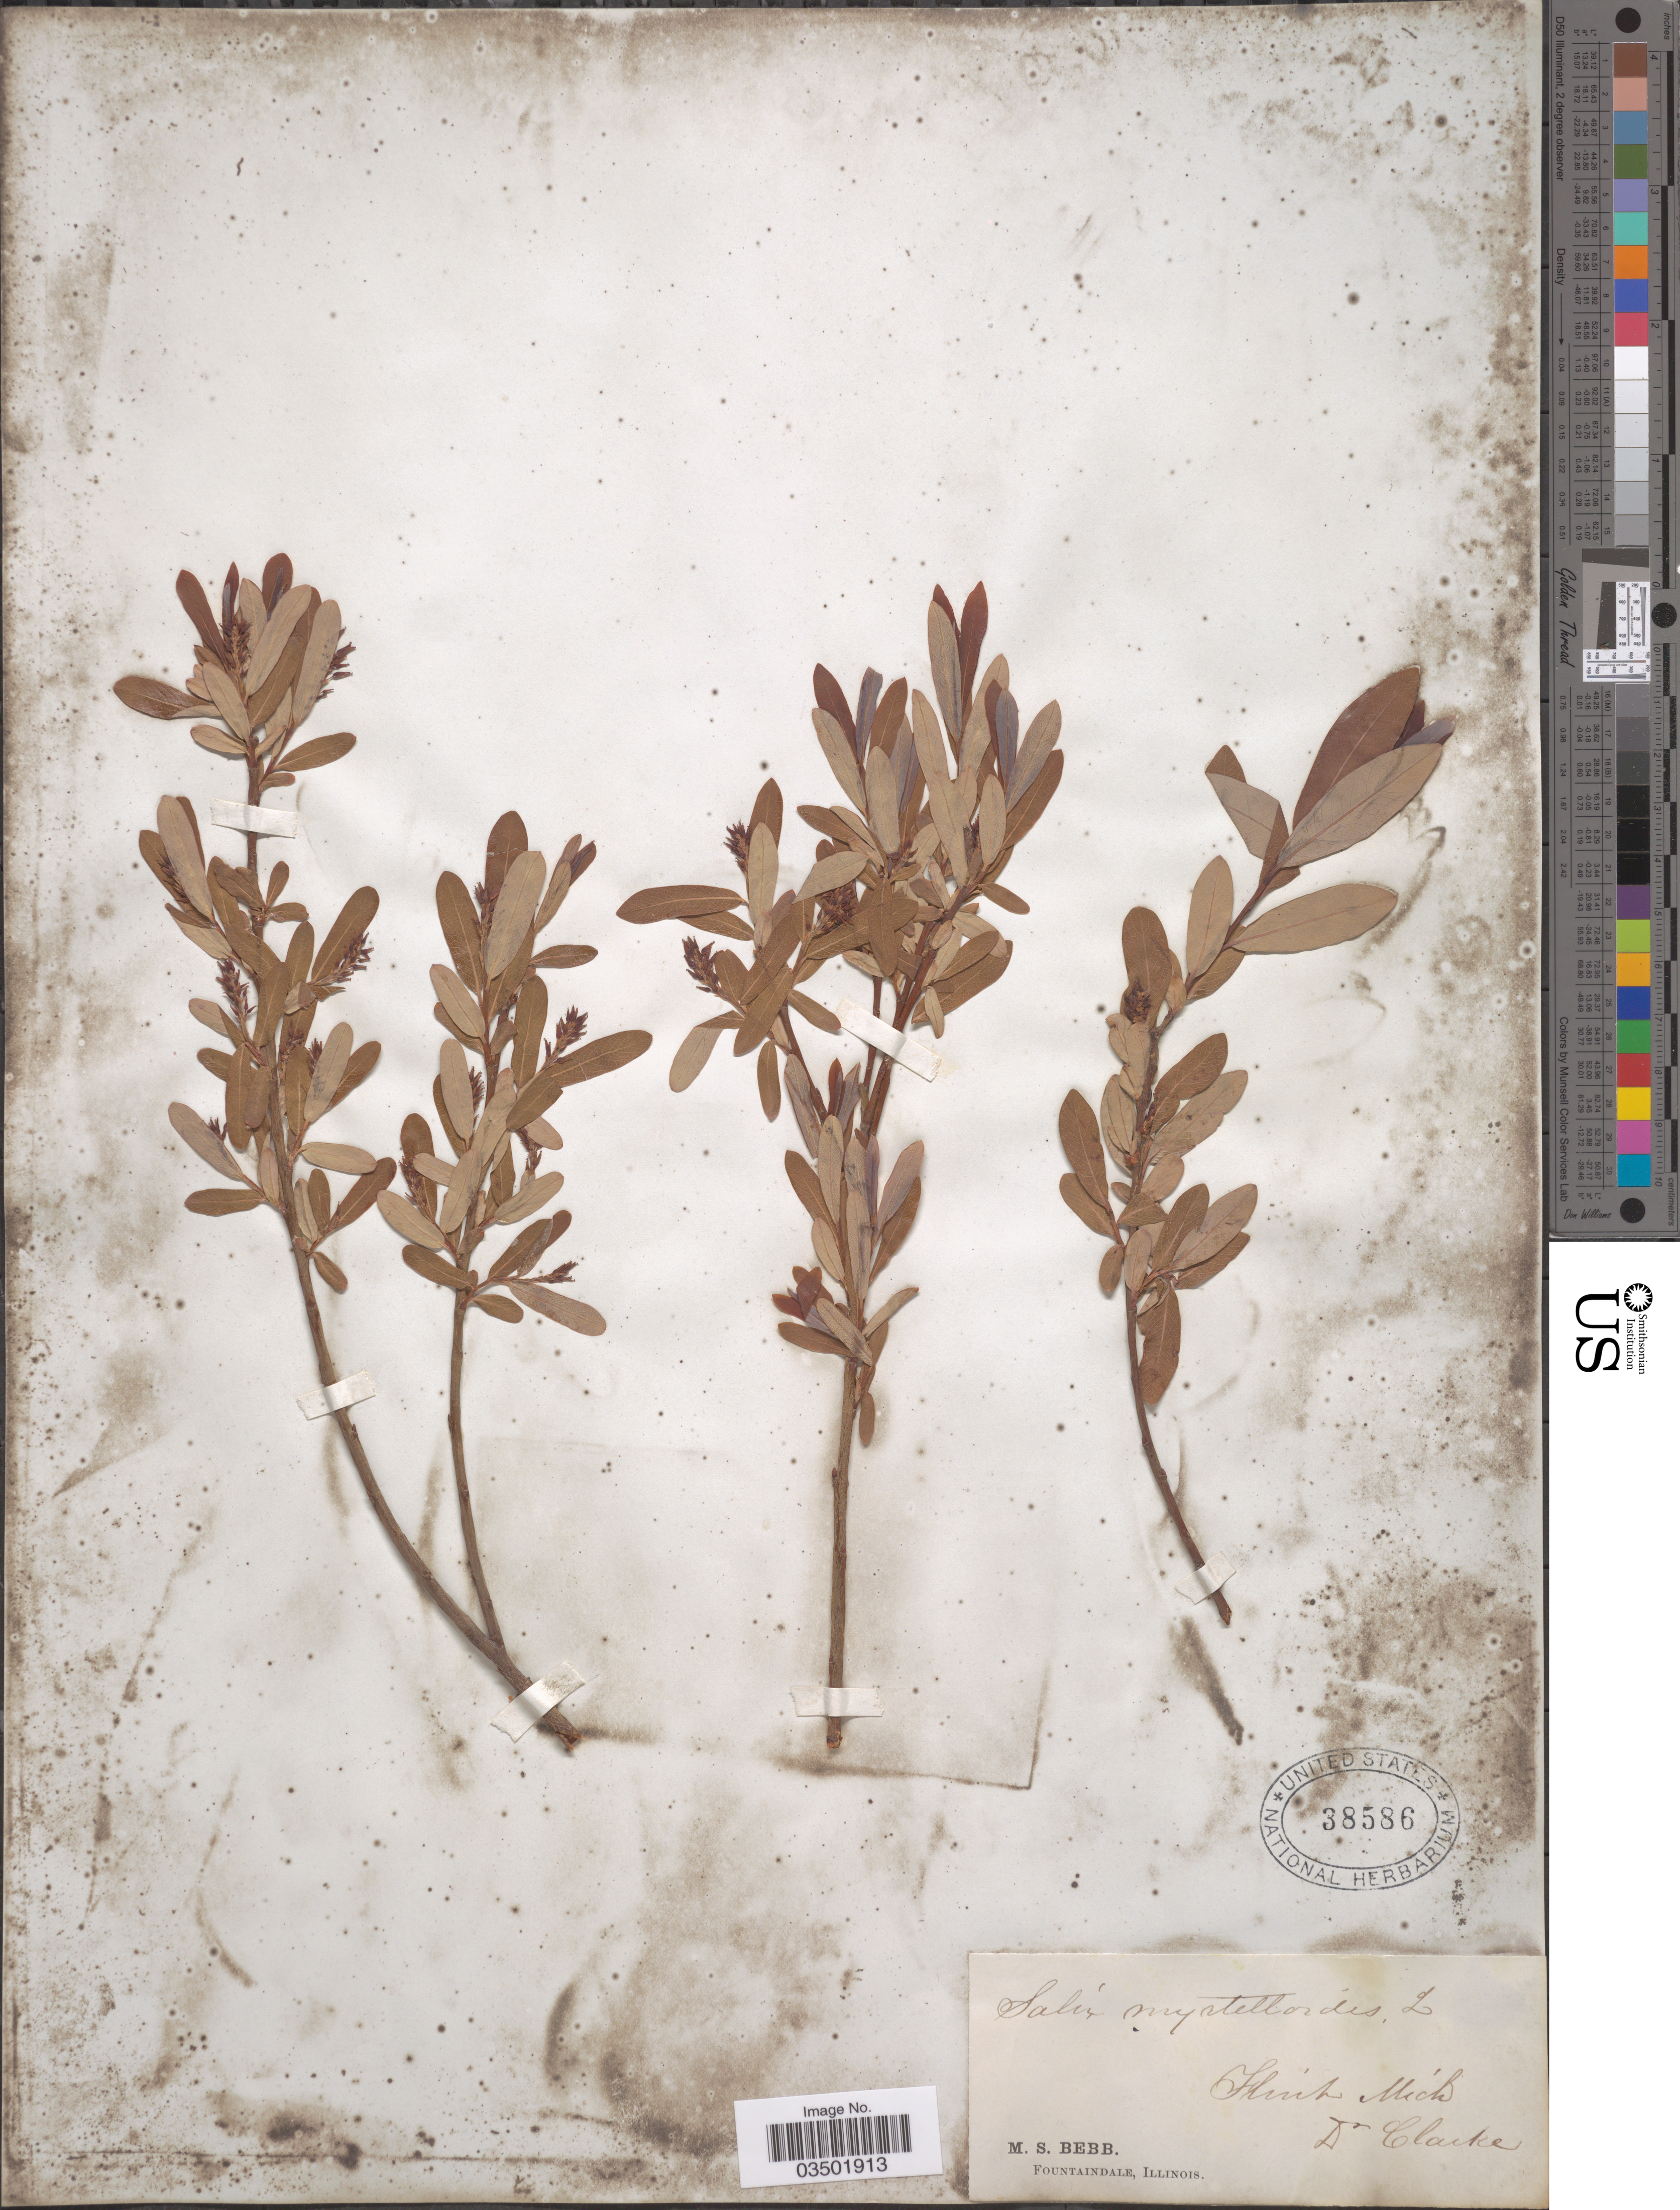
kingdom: Plantae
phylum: Tracheophyta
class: Magnoliopsida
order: Malpighiales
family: Salicaceae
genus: Salix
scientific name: Salix pedicellaris var. hypoglauca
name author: Fernald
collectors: Clarke, --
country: United States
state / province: Michigan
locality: Flint.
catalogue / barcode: US 38586